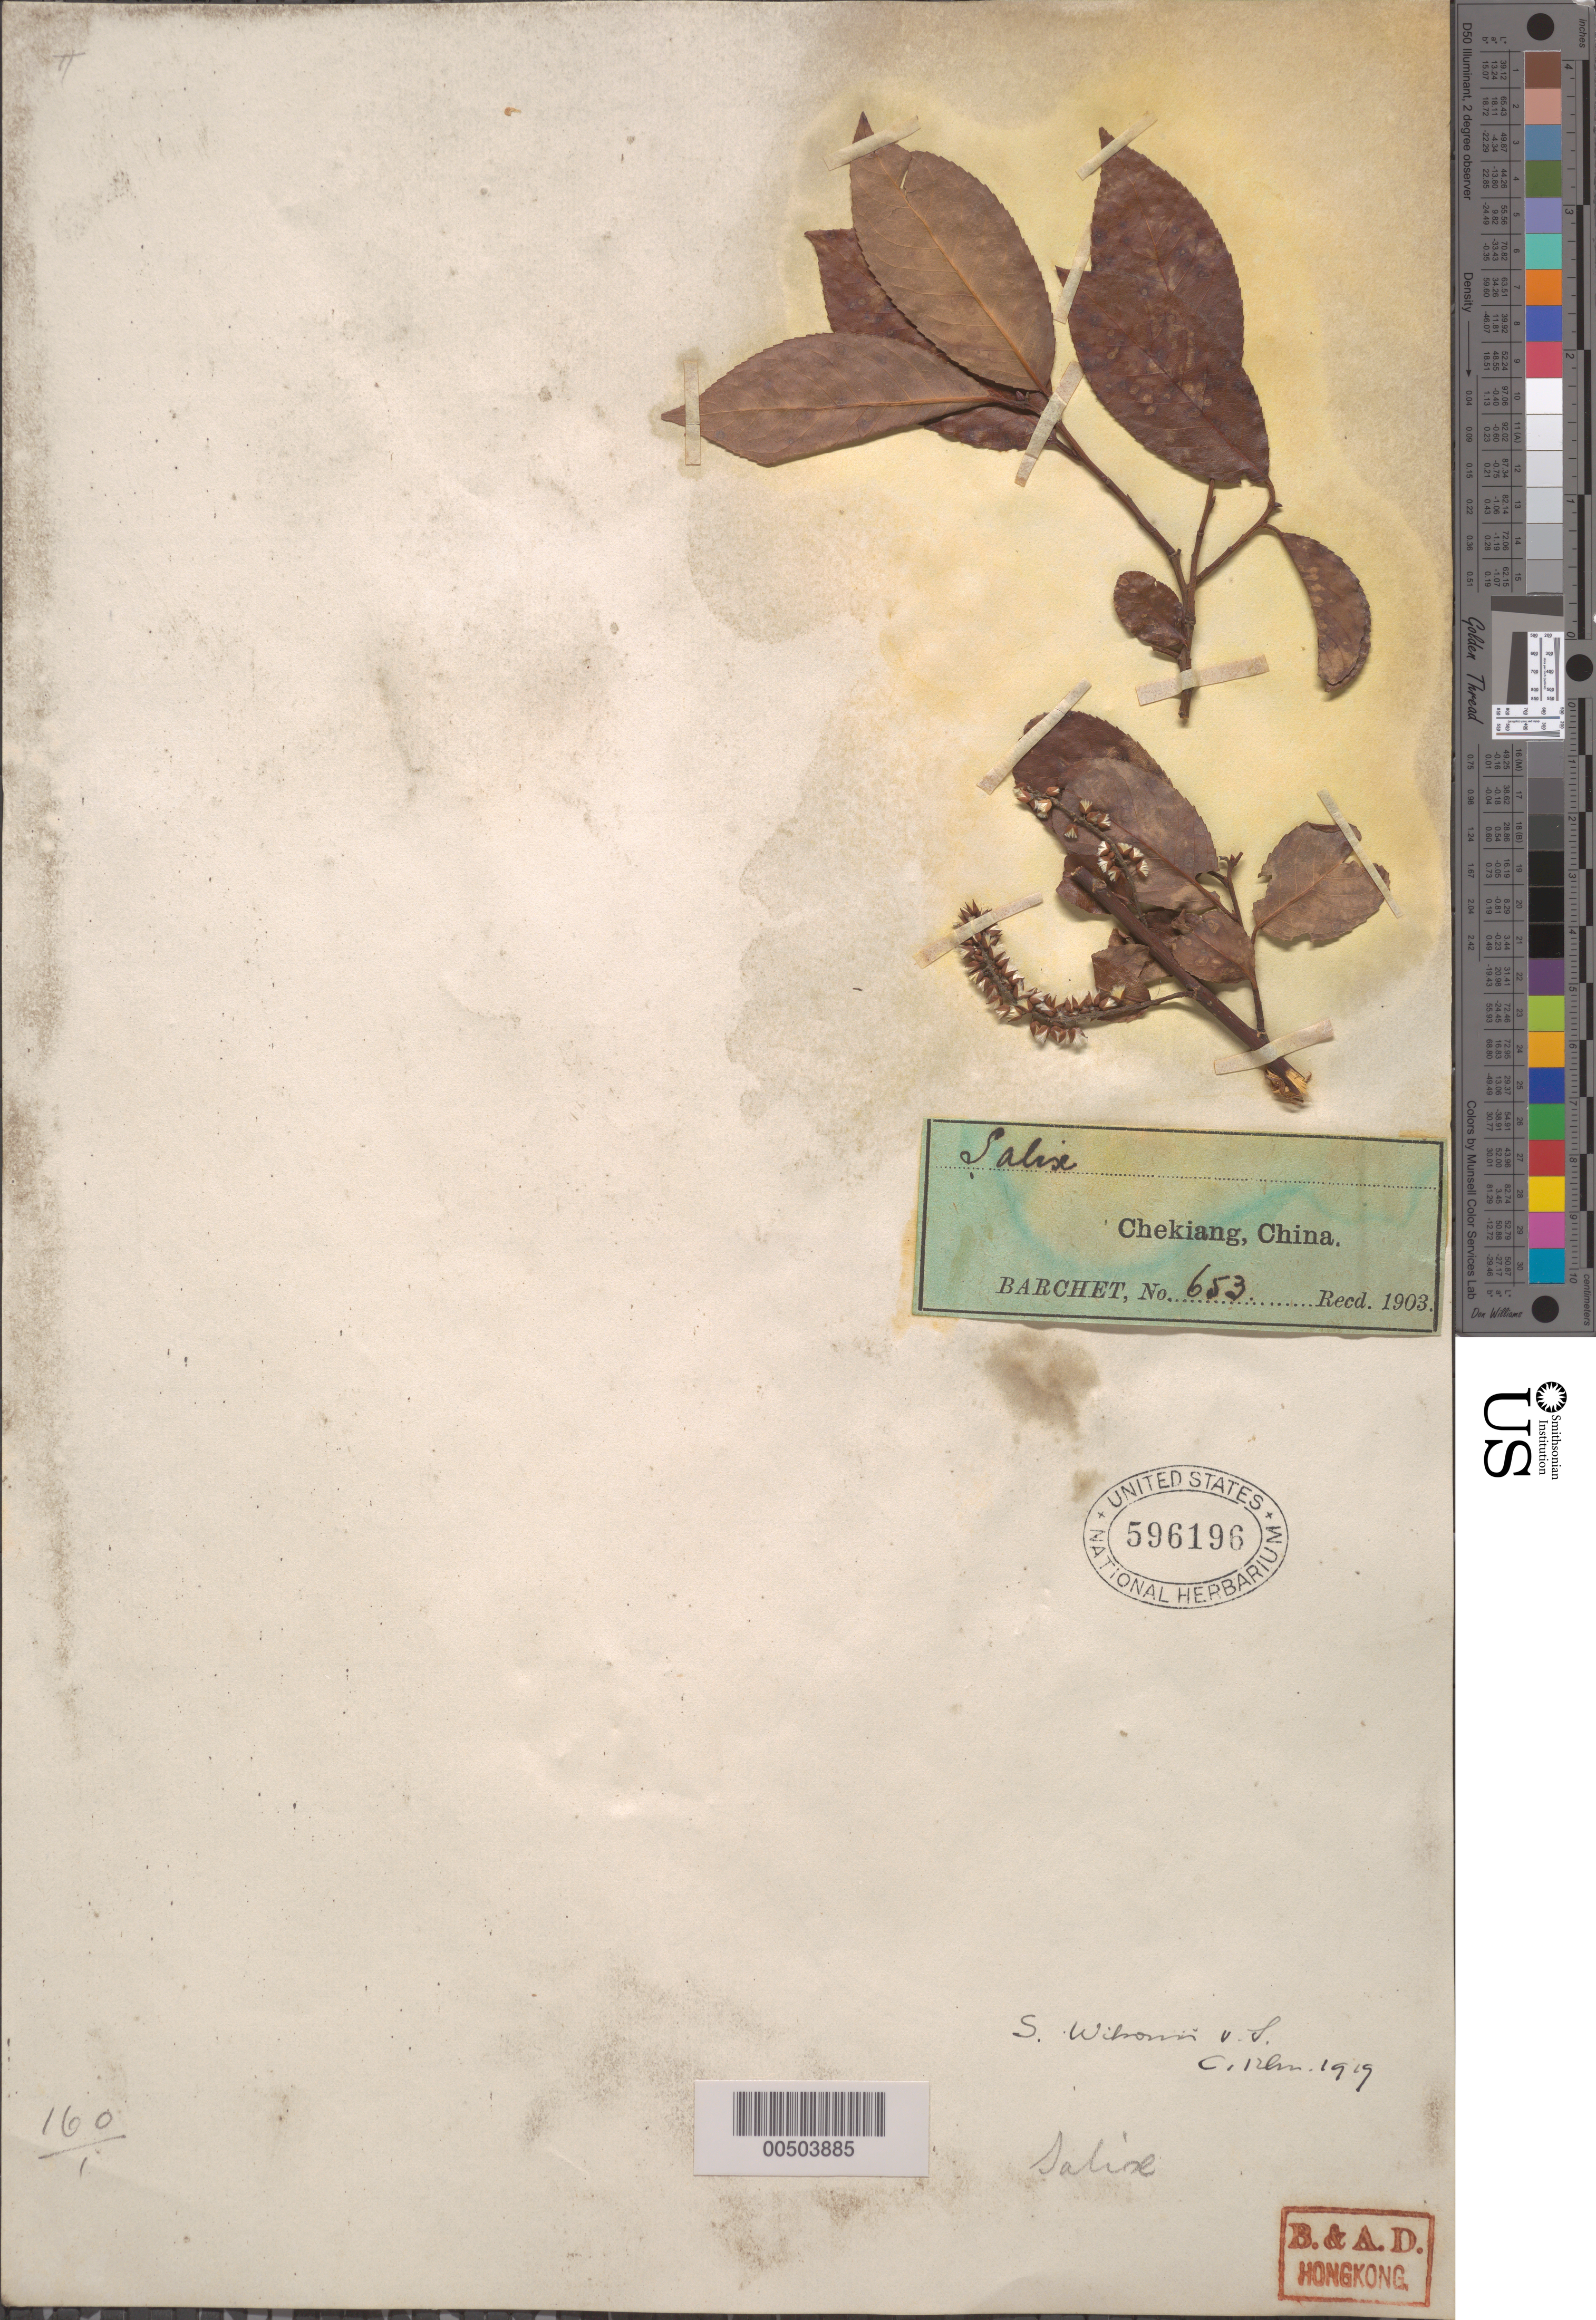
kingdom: Plantae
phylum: Tracheophyta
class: Magnoliopsida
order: Malpighiales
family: Salicaceae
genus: Salix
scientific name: Salix wilsonii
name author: Seemen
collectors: S. P. Barchet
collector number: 653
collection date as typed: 1903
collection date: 1903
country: China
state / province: Zhejiang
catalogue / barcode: US 596196